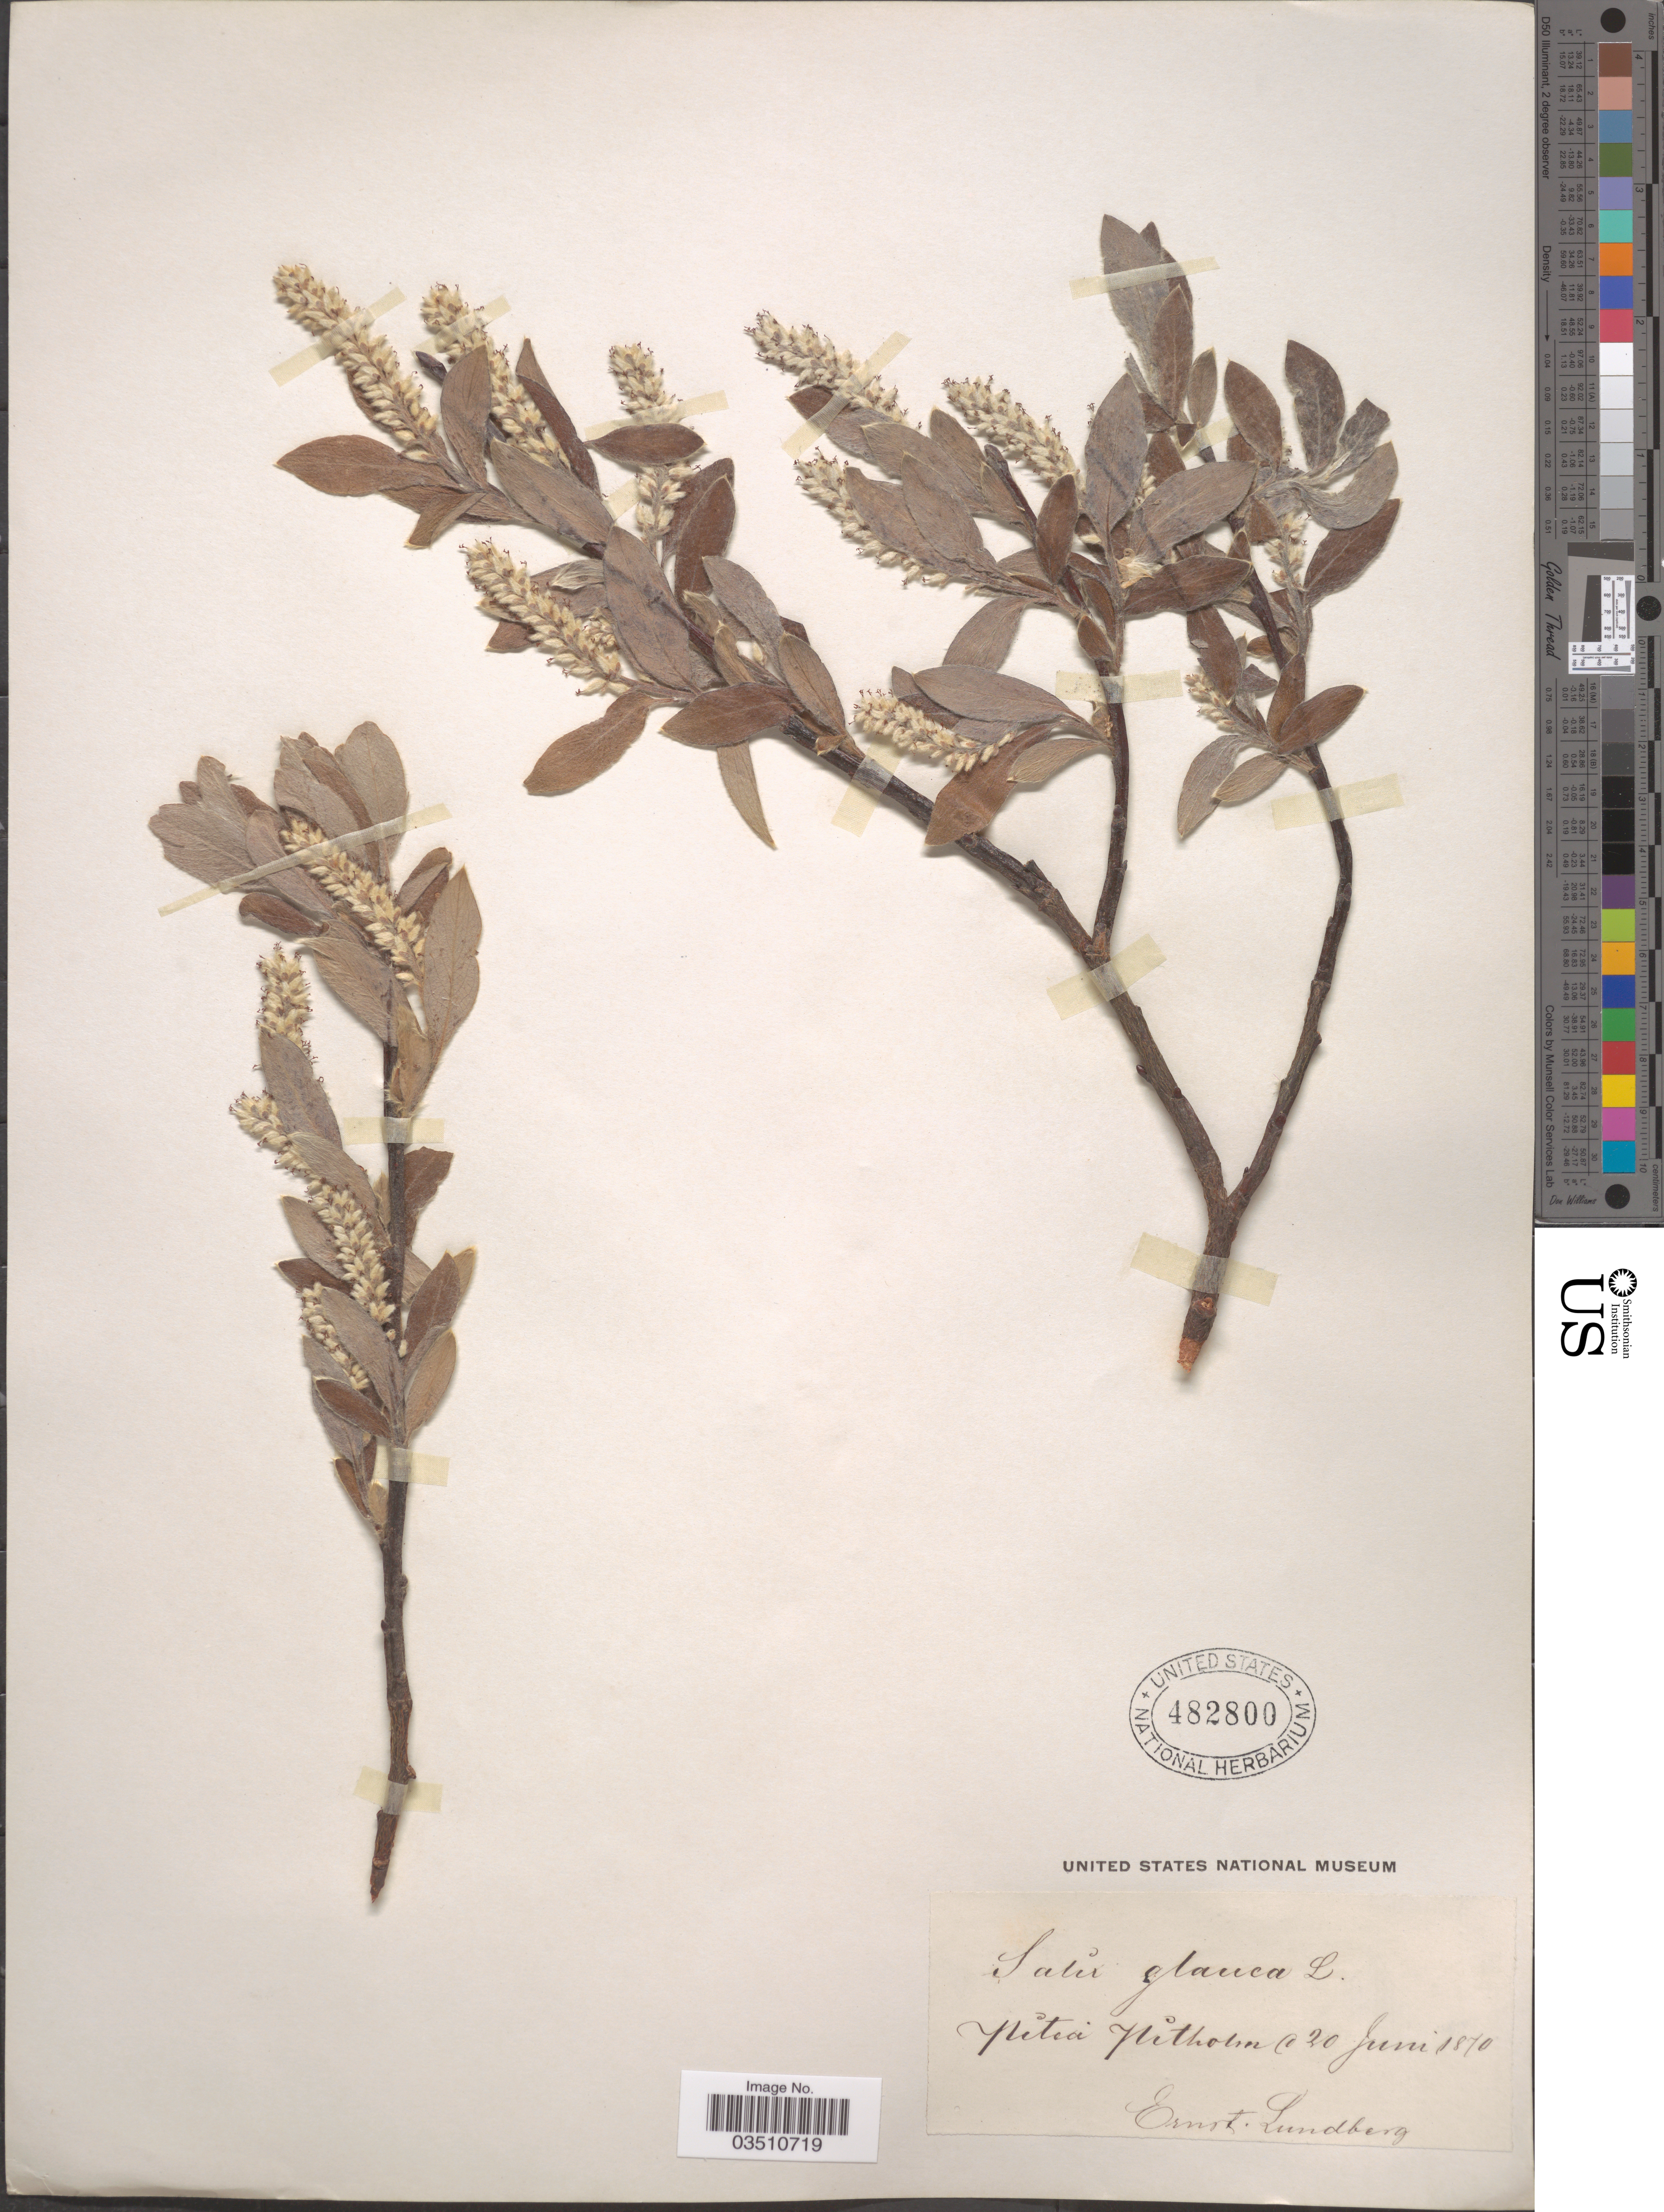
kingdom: Plantae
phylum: Tracheophyta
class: Magnoliopsida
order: Malpighiales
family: Salicaceae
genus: Salix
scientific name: Salix glauca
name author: L.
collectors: E. Lundberg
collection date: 1870-06-20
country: Sweden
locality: Pitea Pitholm.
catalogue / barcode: US 482800